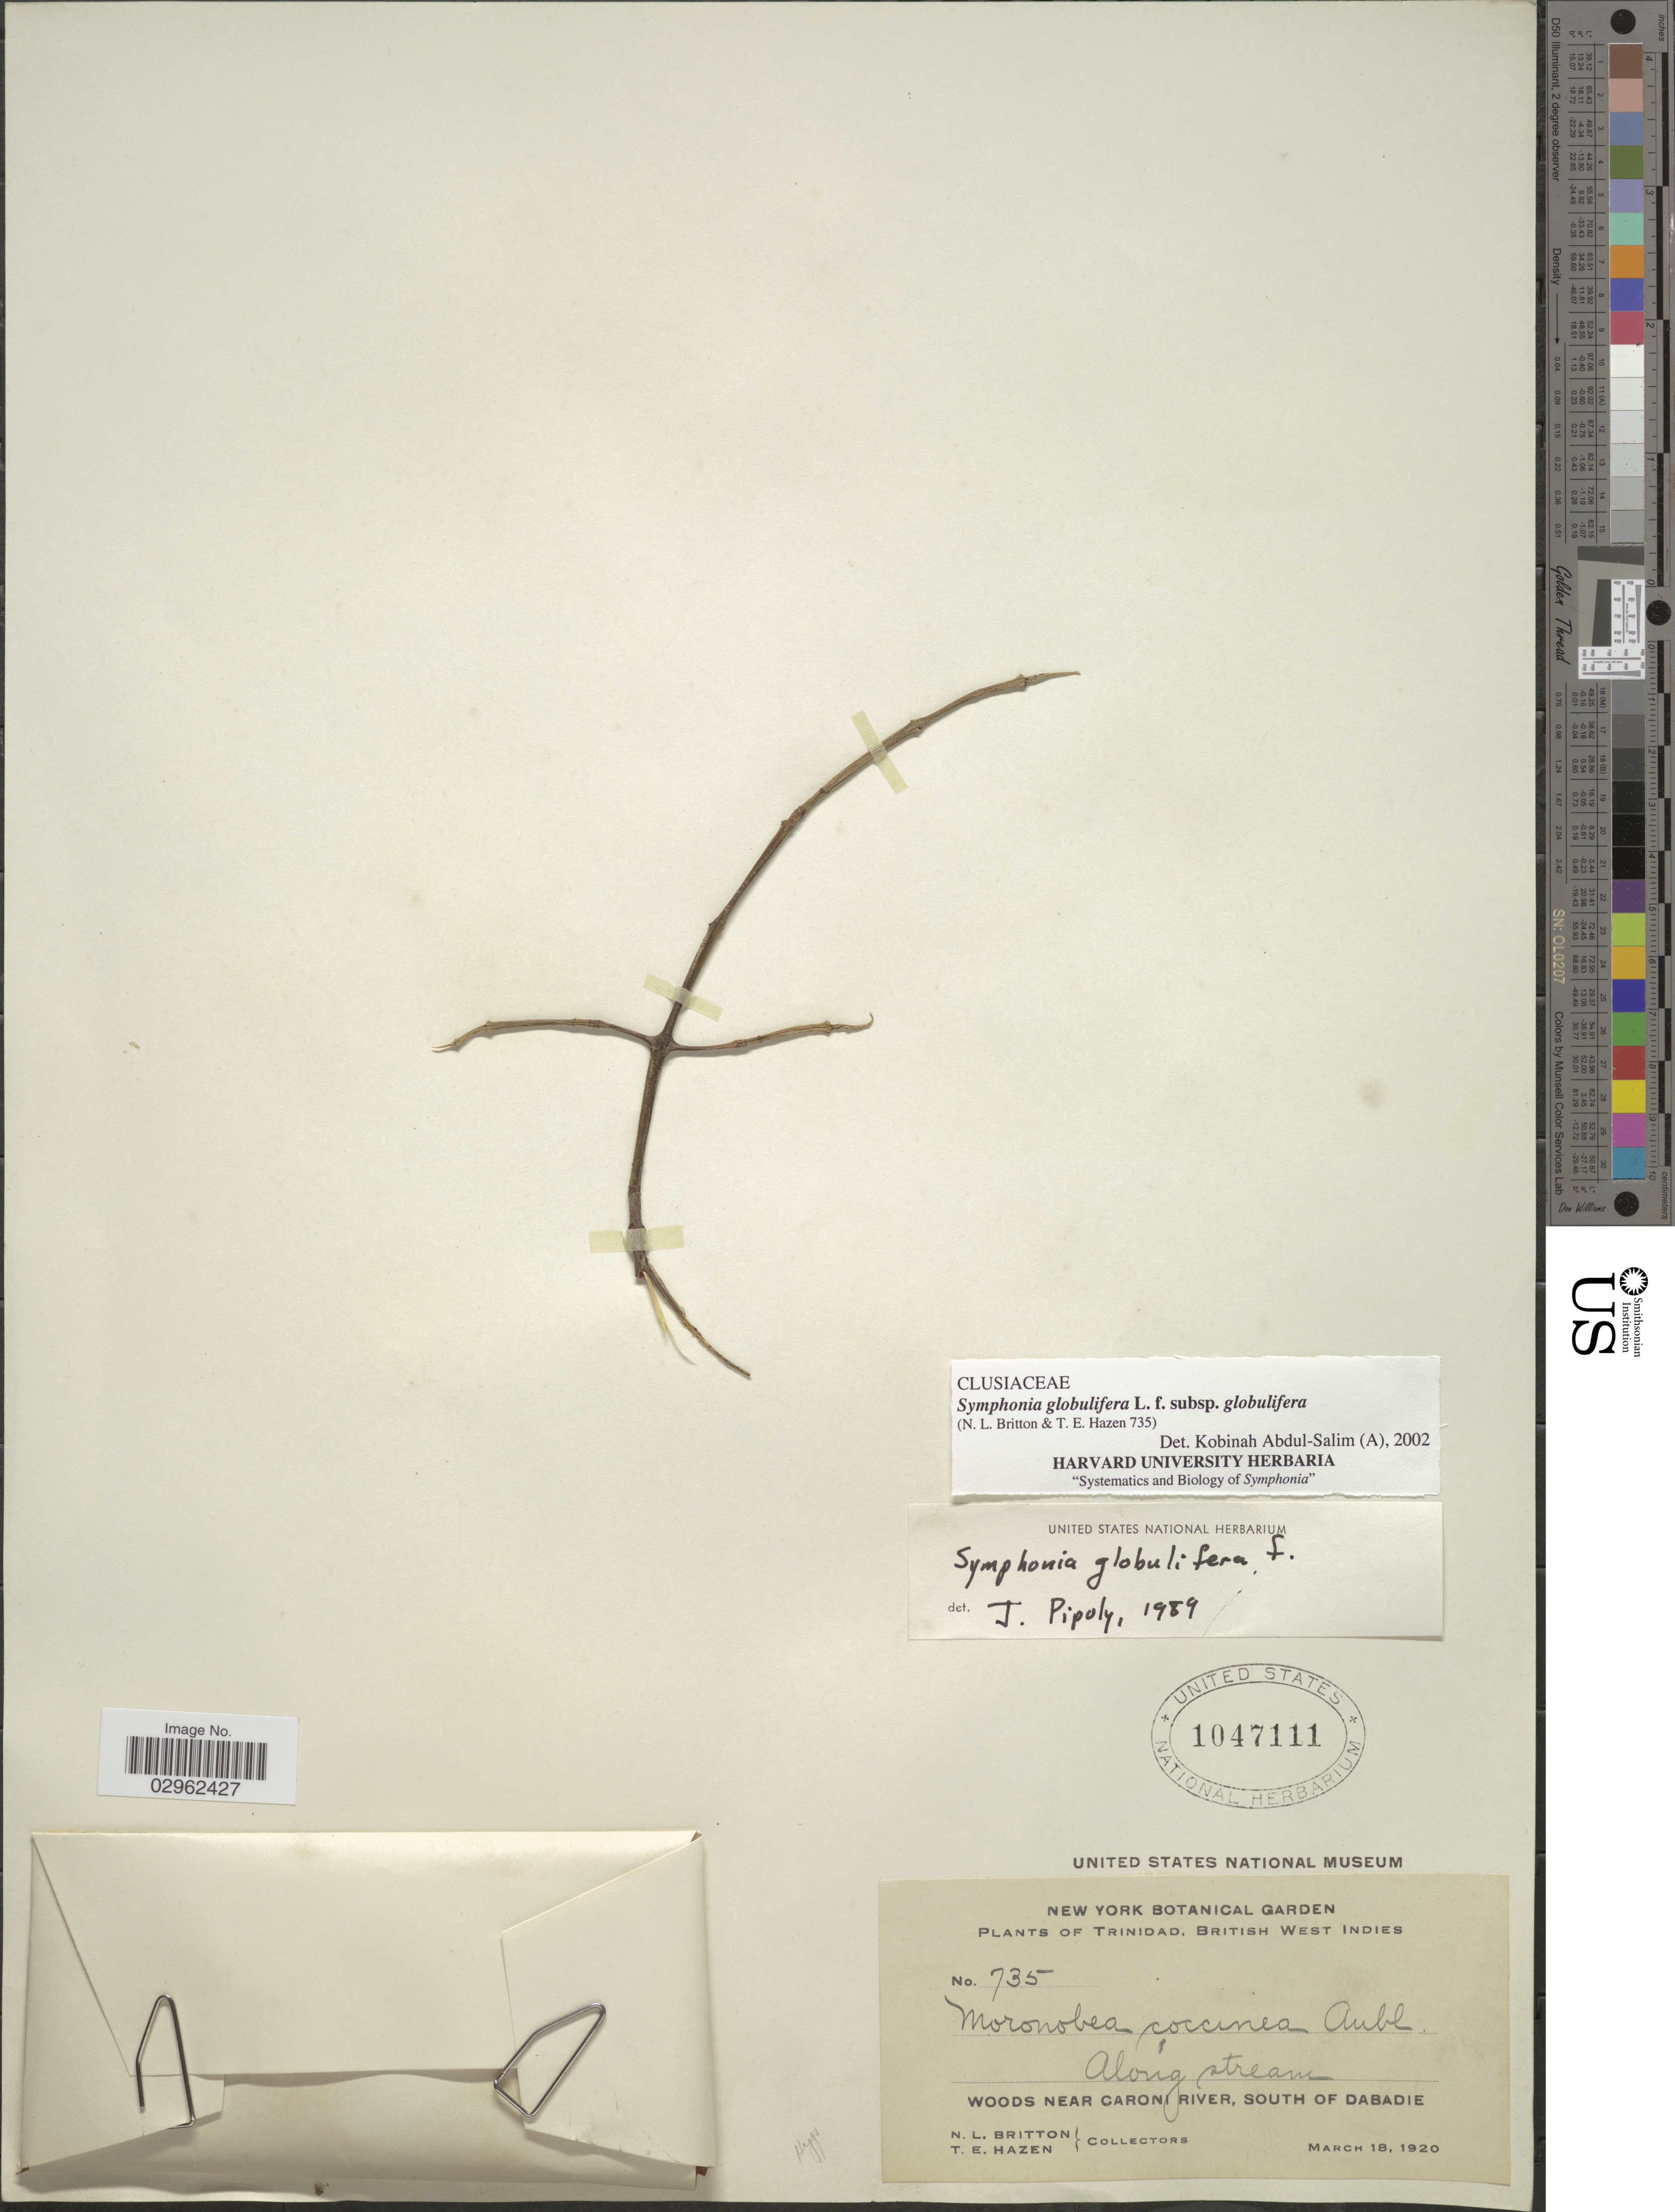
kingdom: Plantae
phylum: Tracheophyta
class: Magnoliopsida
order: Malpighiales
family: Clusiaceae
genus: Symphonia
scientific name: Symphonia globulifera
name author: L. f.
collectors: N. Briton & T. E. Hazen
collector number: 735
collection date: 1920-03-18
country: Trinidad and Tobago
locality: Trinidad, British West Indies. Along stream. Woods near Caroni River, South of Dabadie.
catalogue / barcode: US 1047111